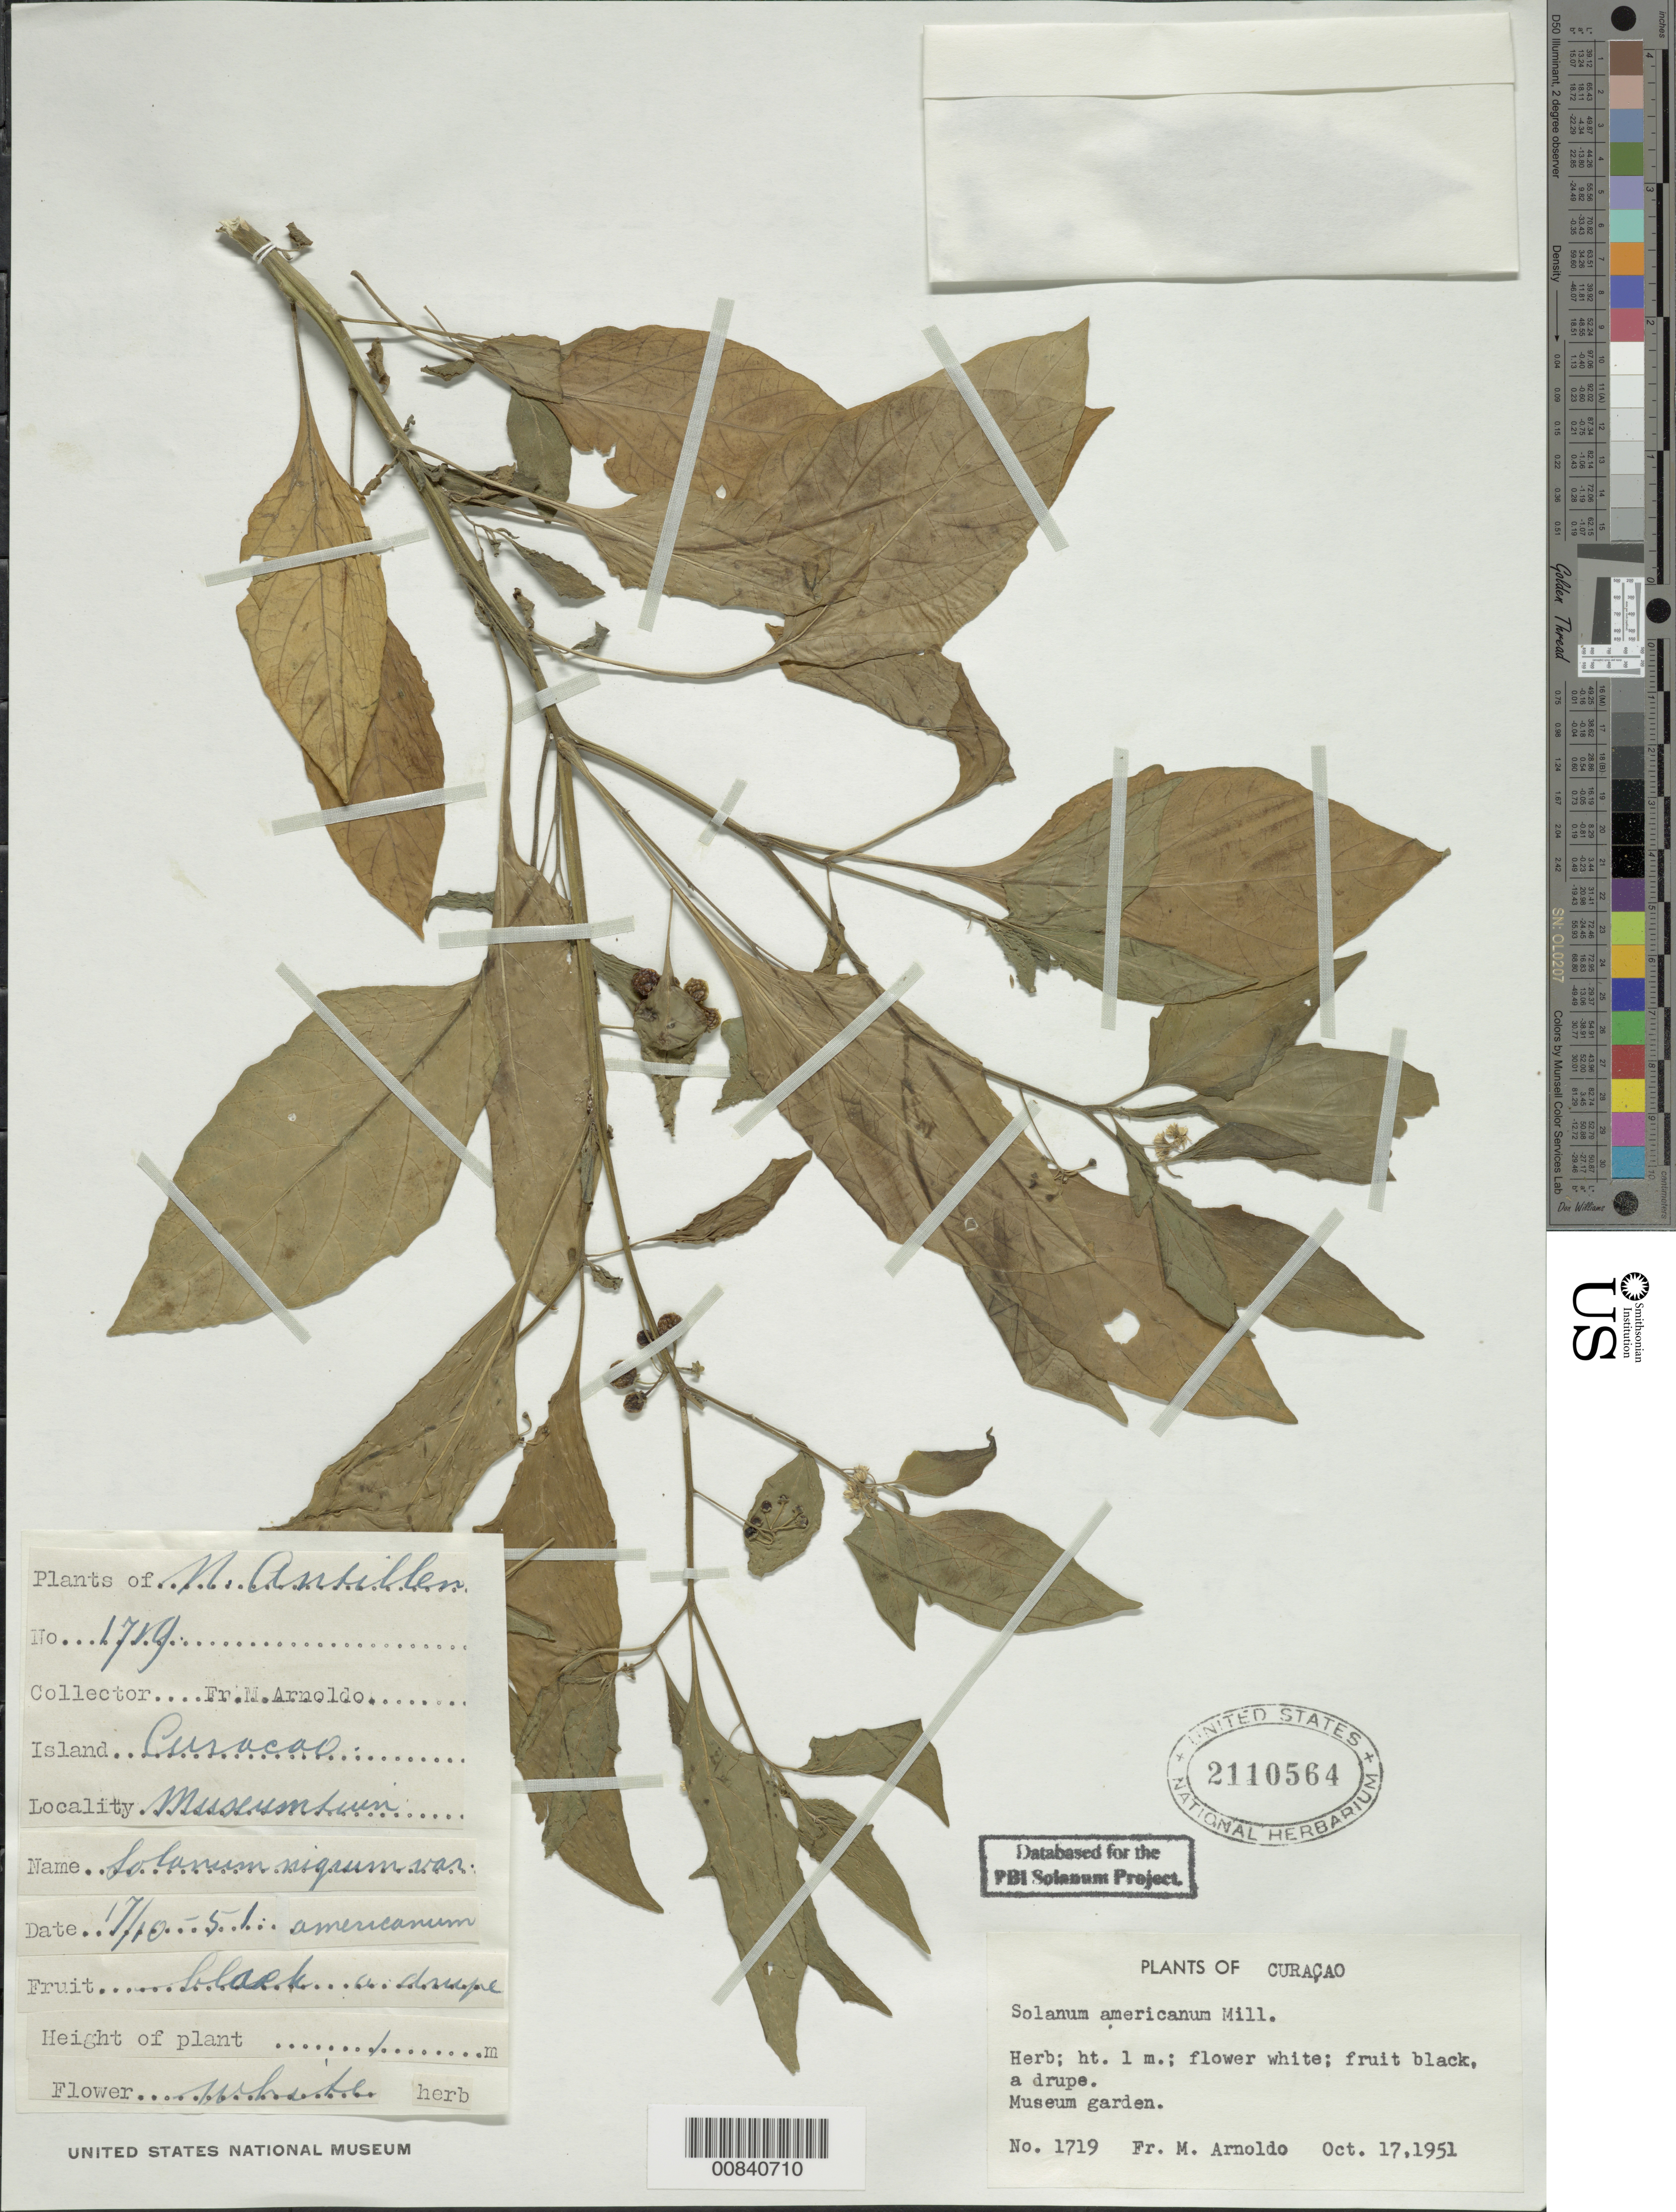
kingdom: Plantae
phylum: Tracheophyta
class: Magnoliopsida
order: Solanales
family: Solanaceae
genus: Solanum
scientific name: Solanum americanum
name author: Mill.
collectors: N. Arnoldo-Broeders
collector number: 1719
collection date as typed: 17 Oct 1951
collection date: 1951-10-17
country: Curaçao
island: Curaçao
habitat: Museum garden.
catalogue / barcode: US 2110564